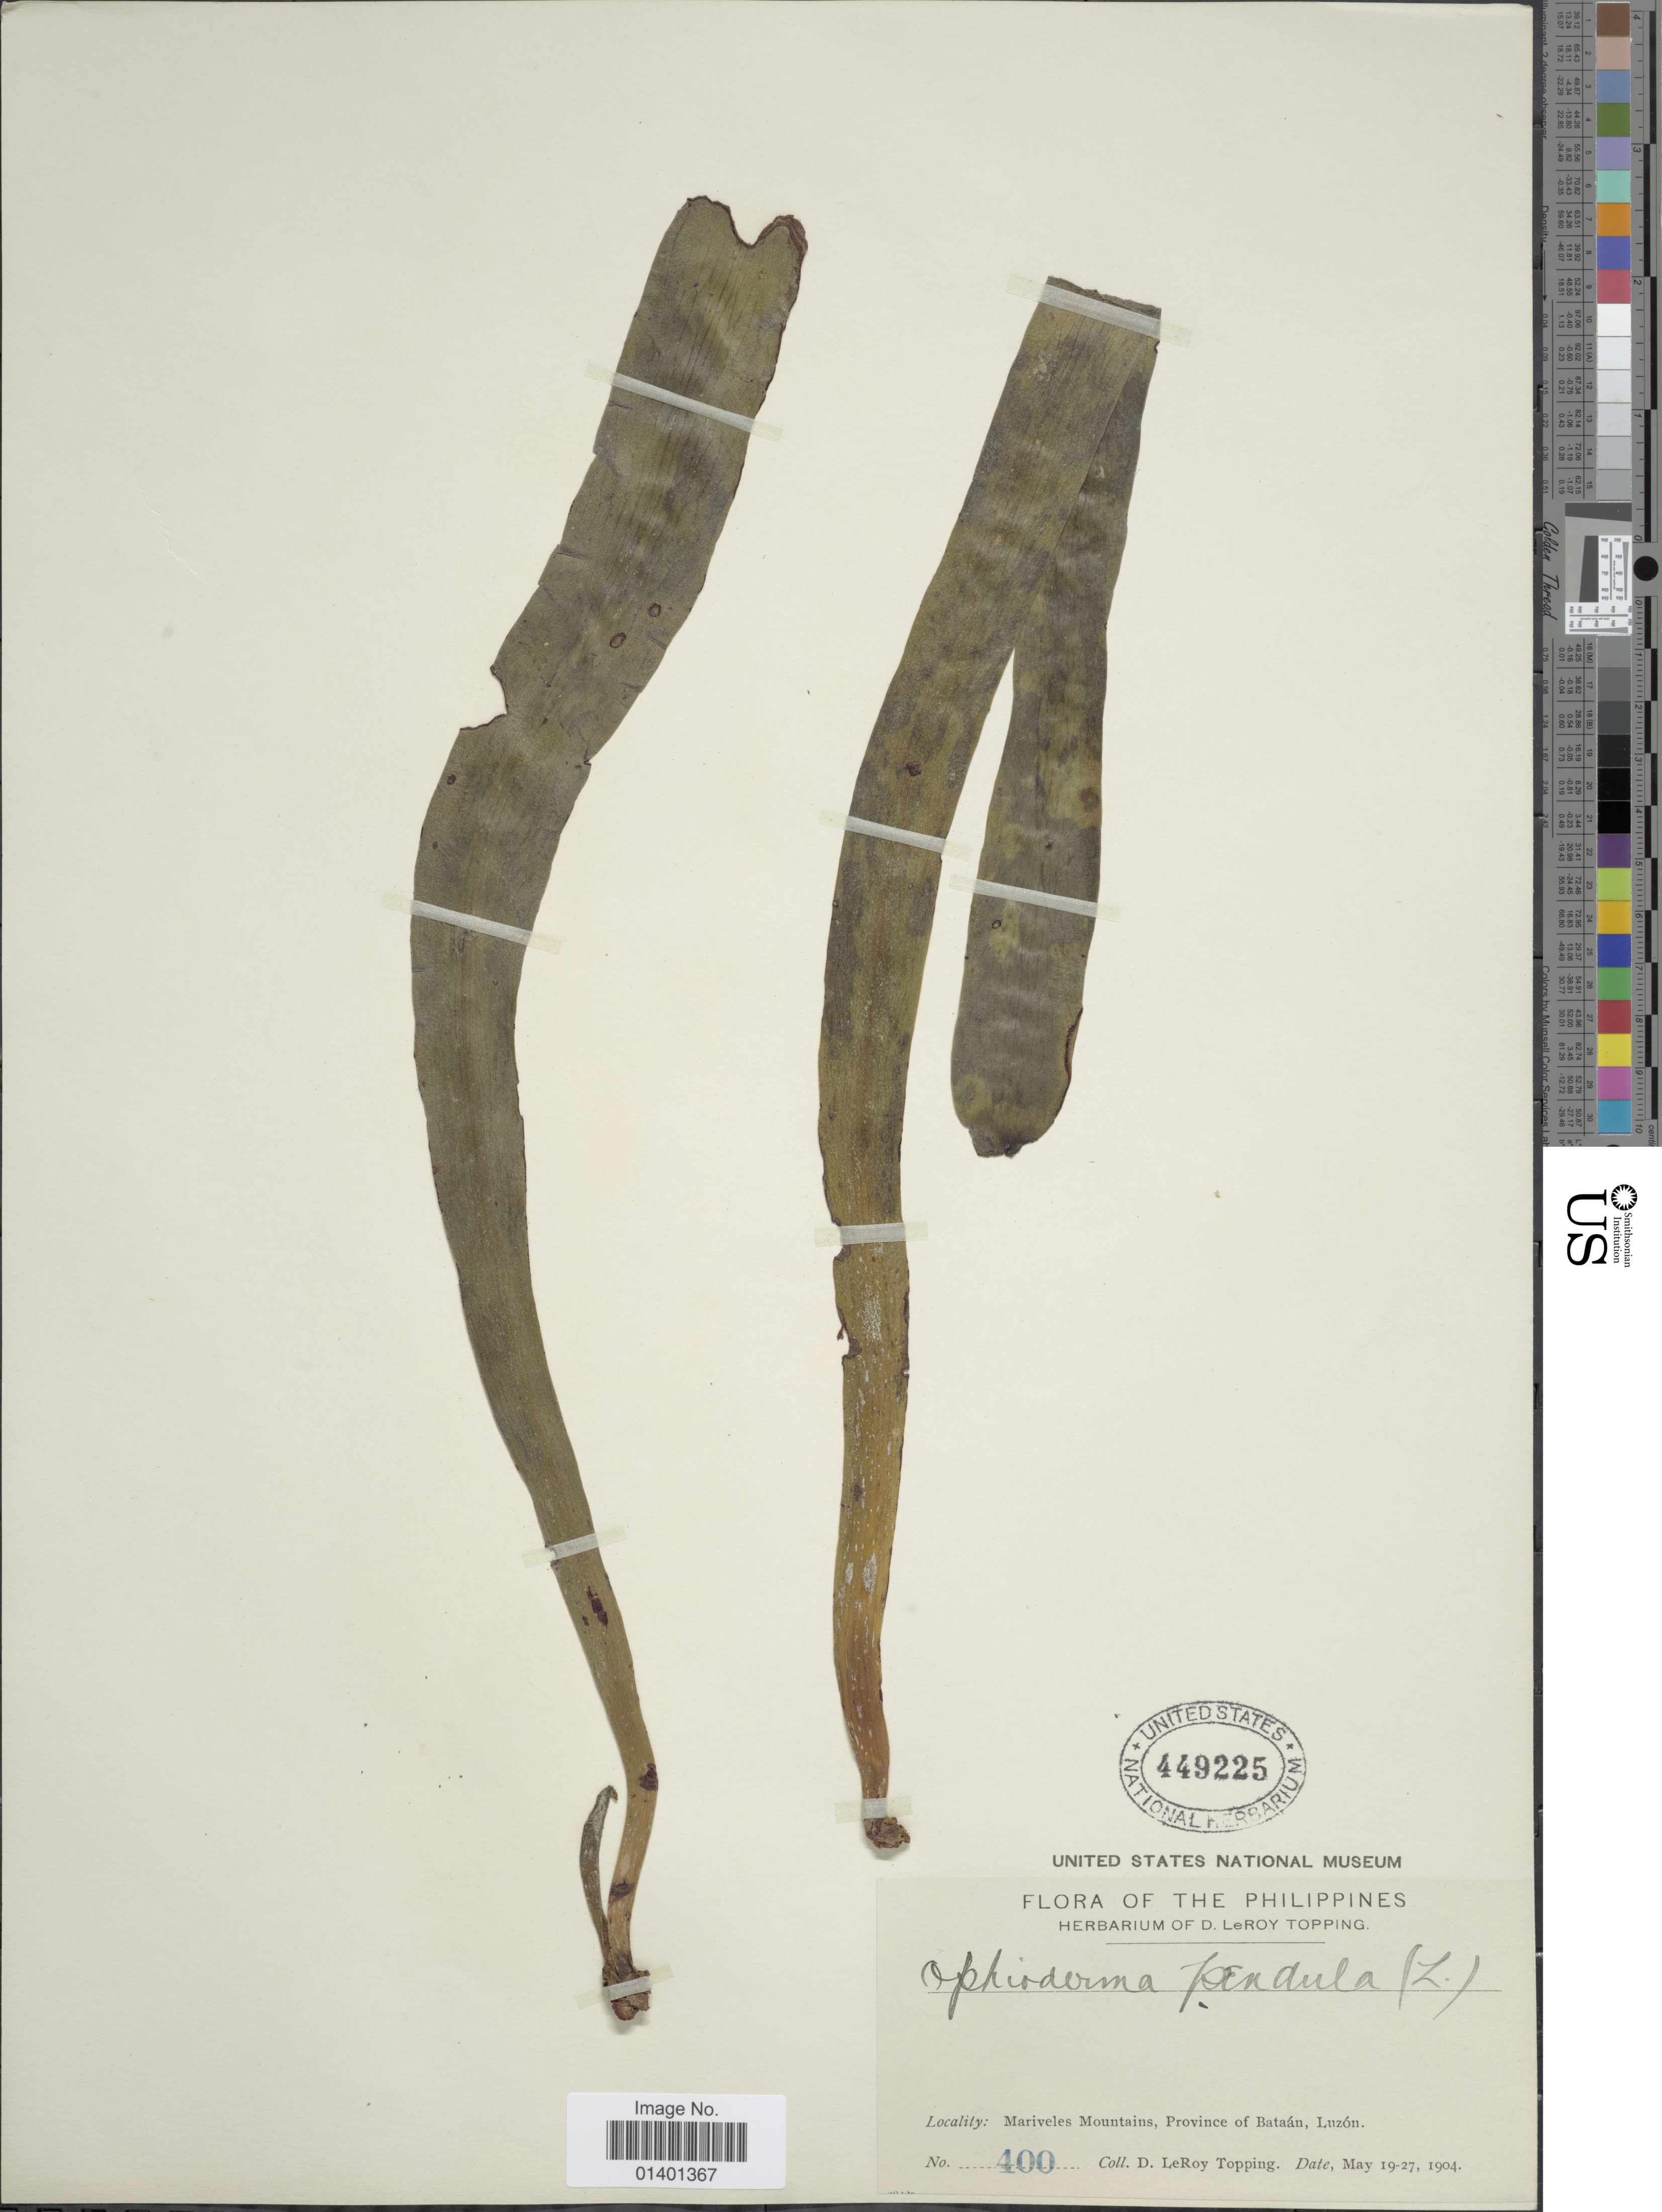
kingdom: Plantae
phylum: Tracheophyta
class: Polypodiopsida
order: Ophioglossales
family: Ophioglossaceae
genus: Ophioglossum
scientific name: Ophioglossum pendulum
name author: L.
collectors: D. L. Topping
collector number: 400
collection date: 1904-05-19/1904-05-27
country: Philippines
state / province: Central Luzon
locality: Mariveles Mountains, Province of Bataán, Luzon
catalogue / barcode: US 449225